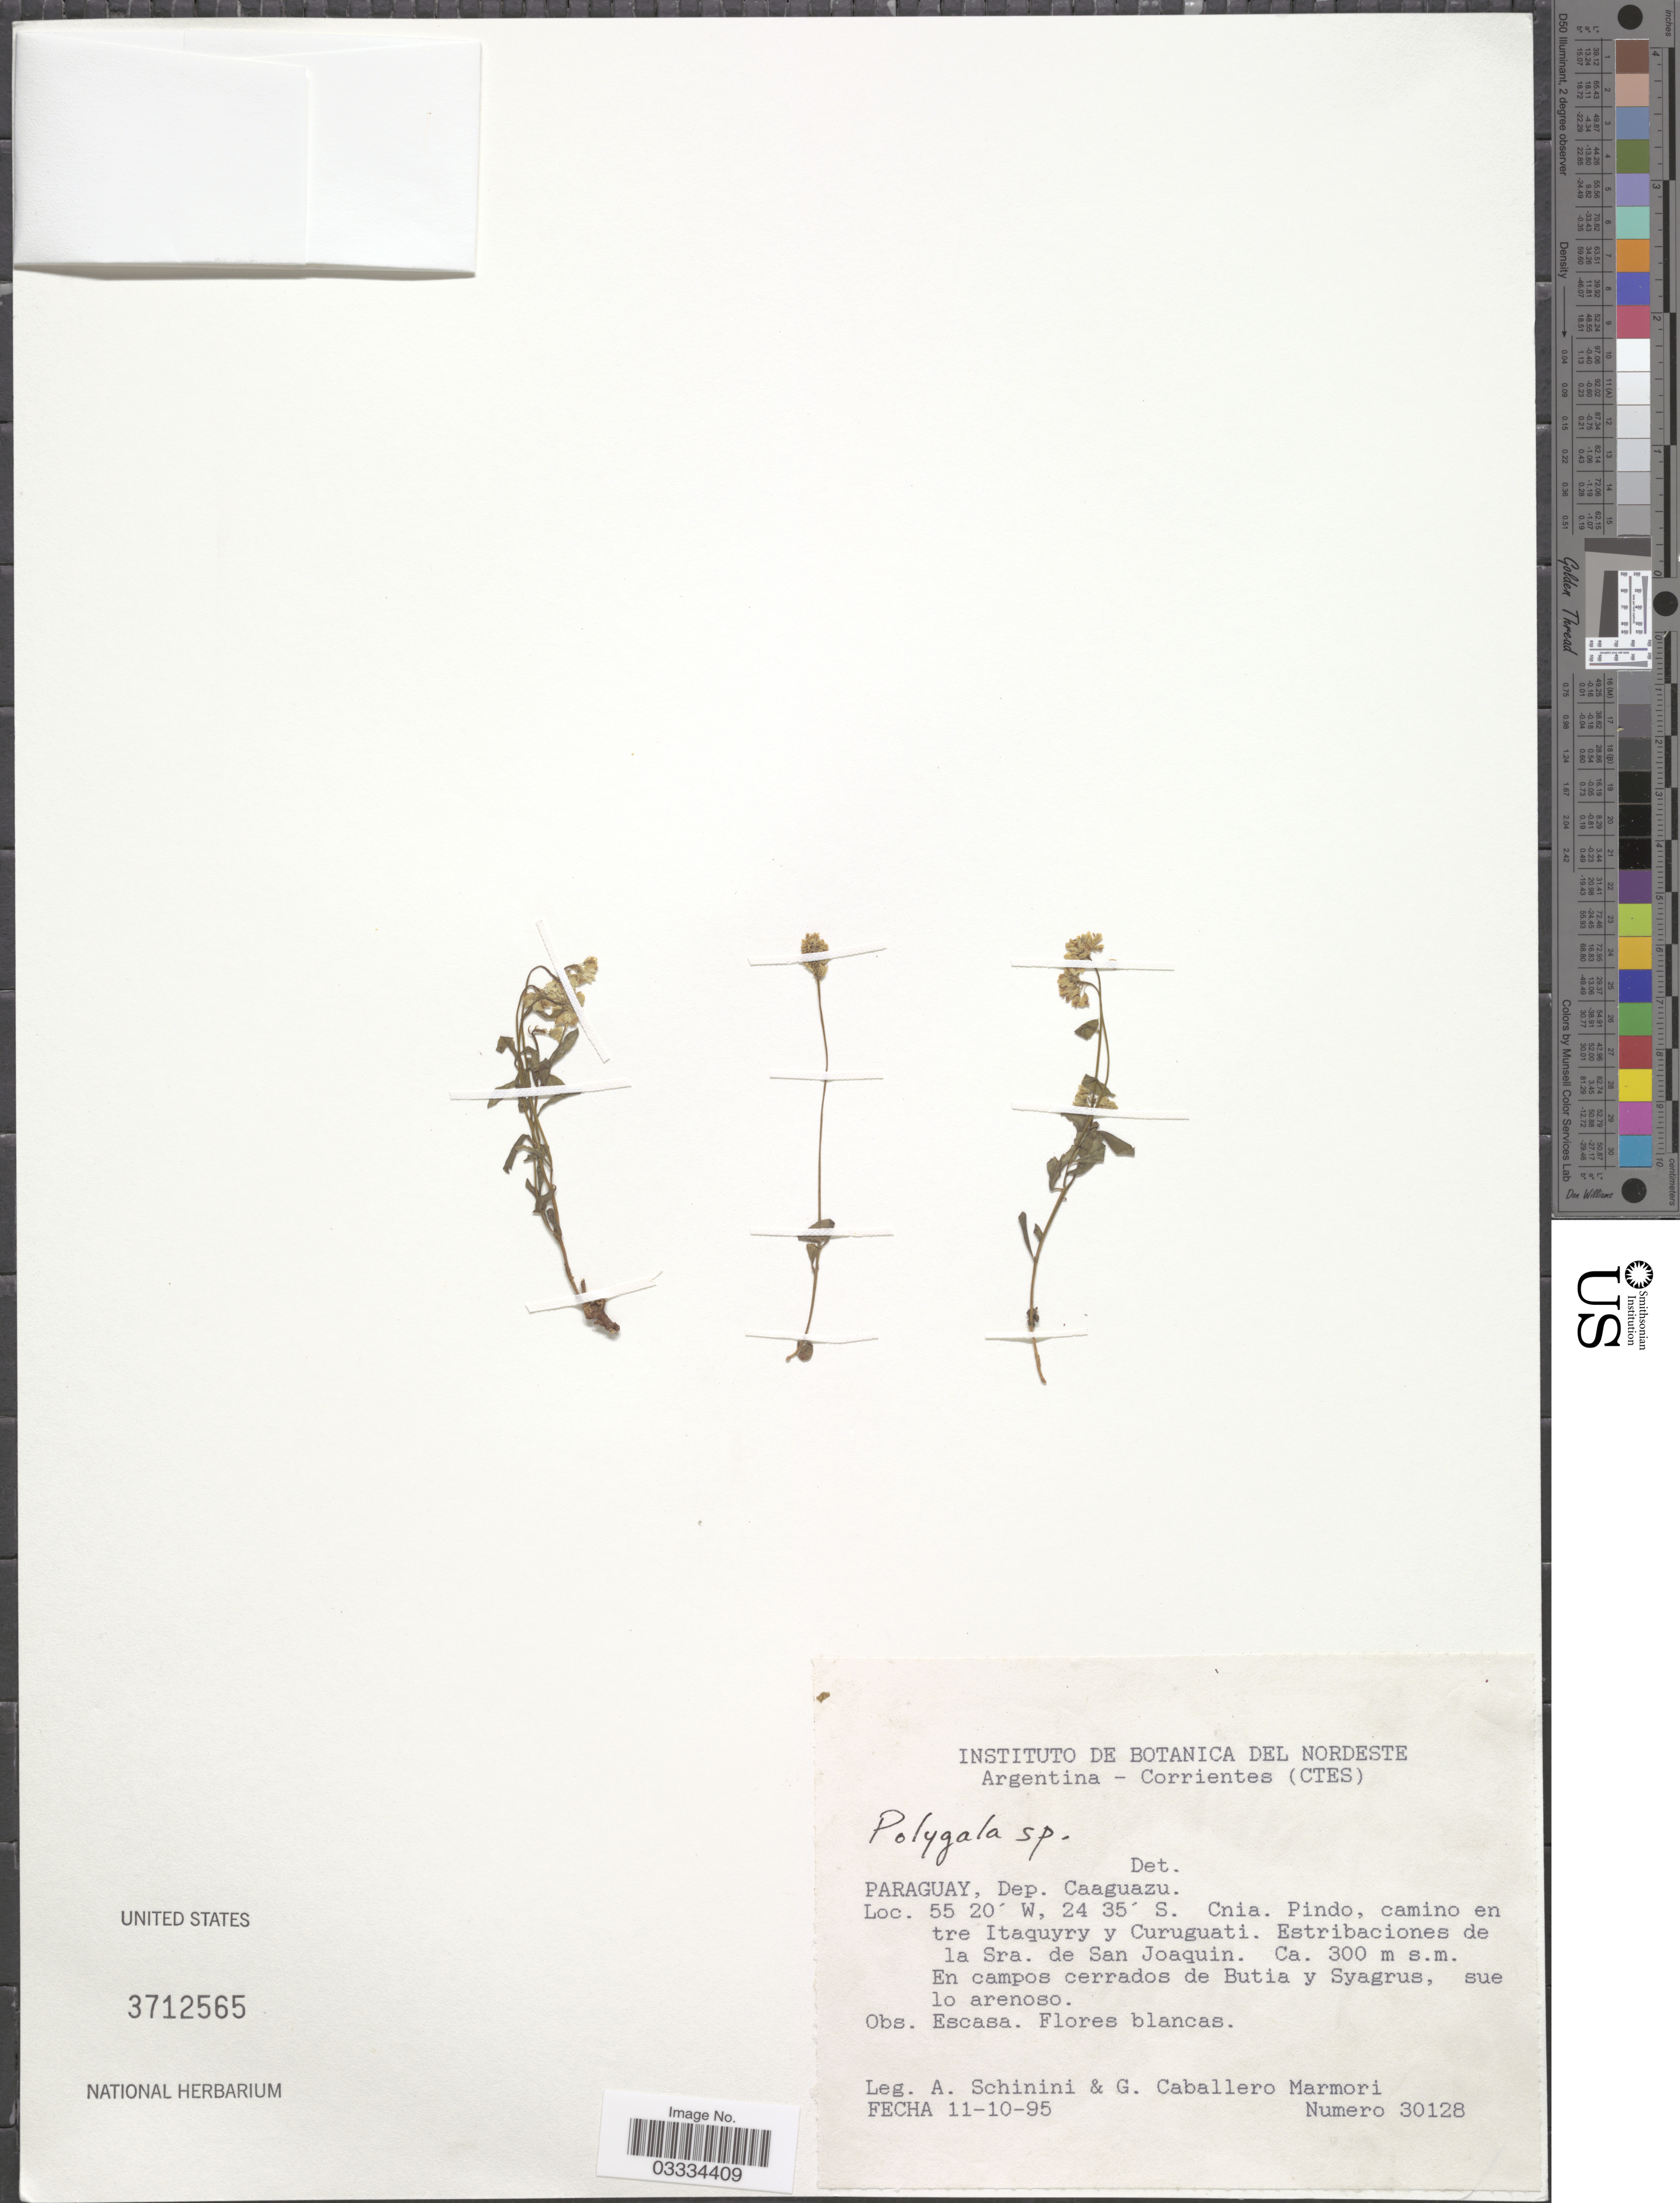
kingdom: Plantae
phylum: Tracheophyta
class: Magnoliopsida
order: Fabales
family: Polygalaceae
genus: Polygala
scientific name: Polygala sp.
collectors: A. Schinini & G. Caballero Marmori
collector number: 30128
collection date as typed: Transcribed d/m/y: 11/10/95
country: Argentina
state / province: Corrientes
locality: Cnia. Pindo, camino en trio Itaqury y Curuguati. Estribaciones de la Sra. de San Joaquin. En campos cerrados de Butia y Syagrus, suelo arenoso.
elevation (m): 300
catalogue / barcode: US 3712565